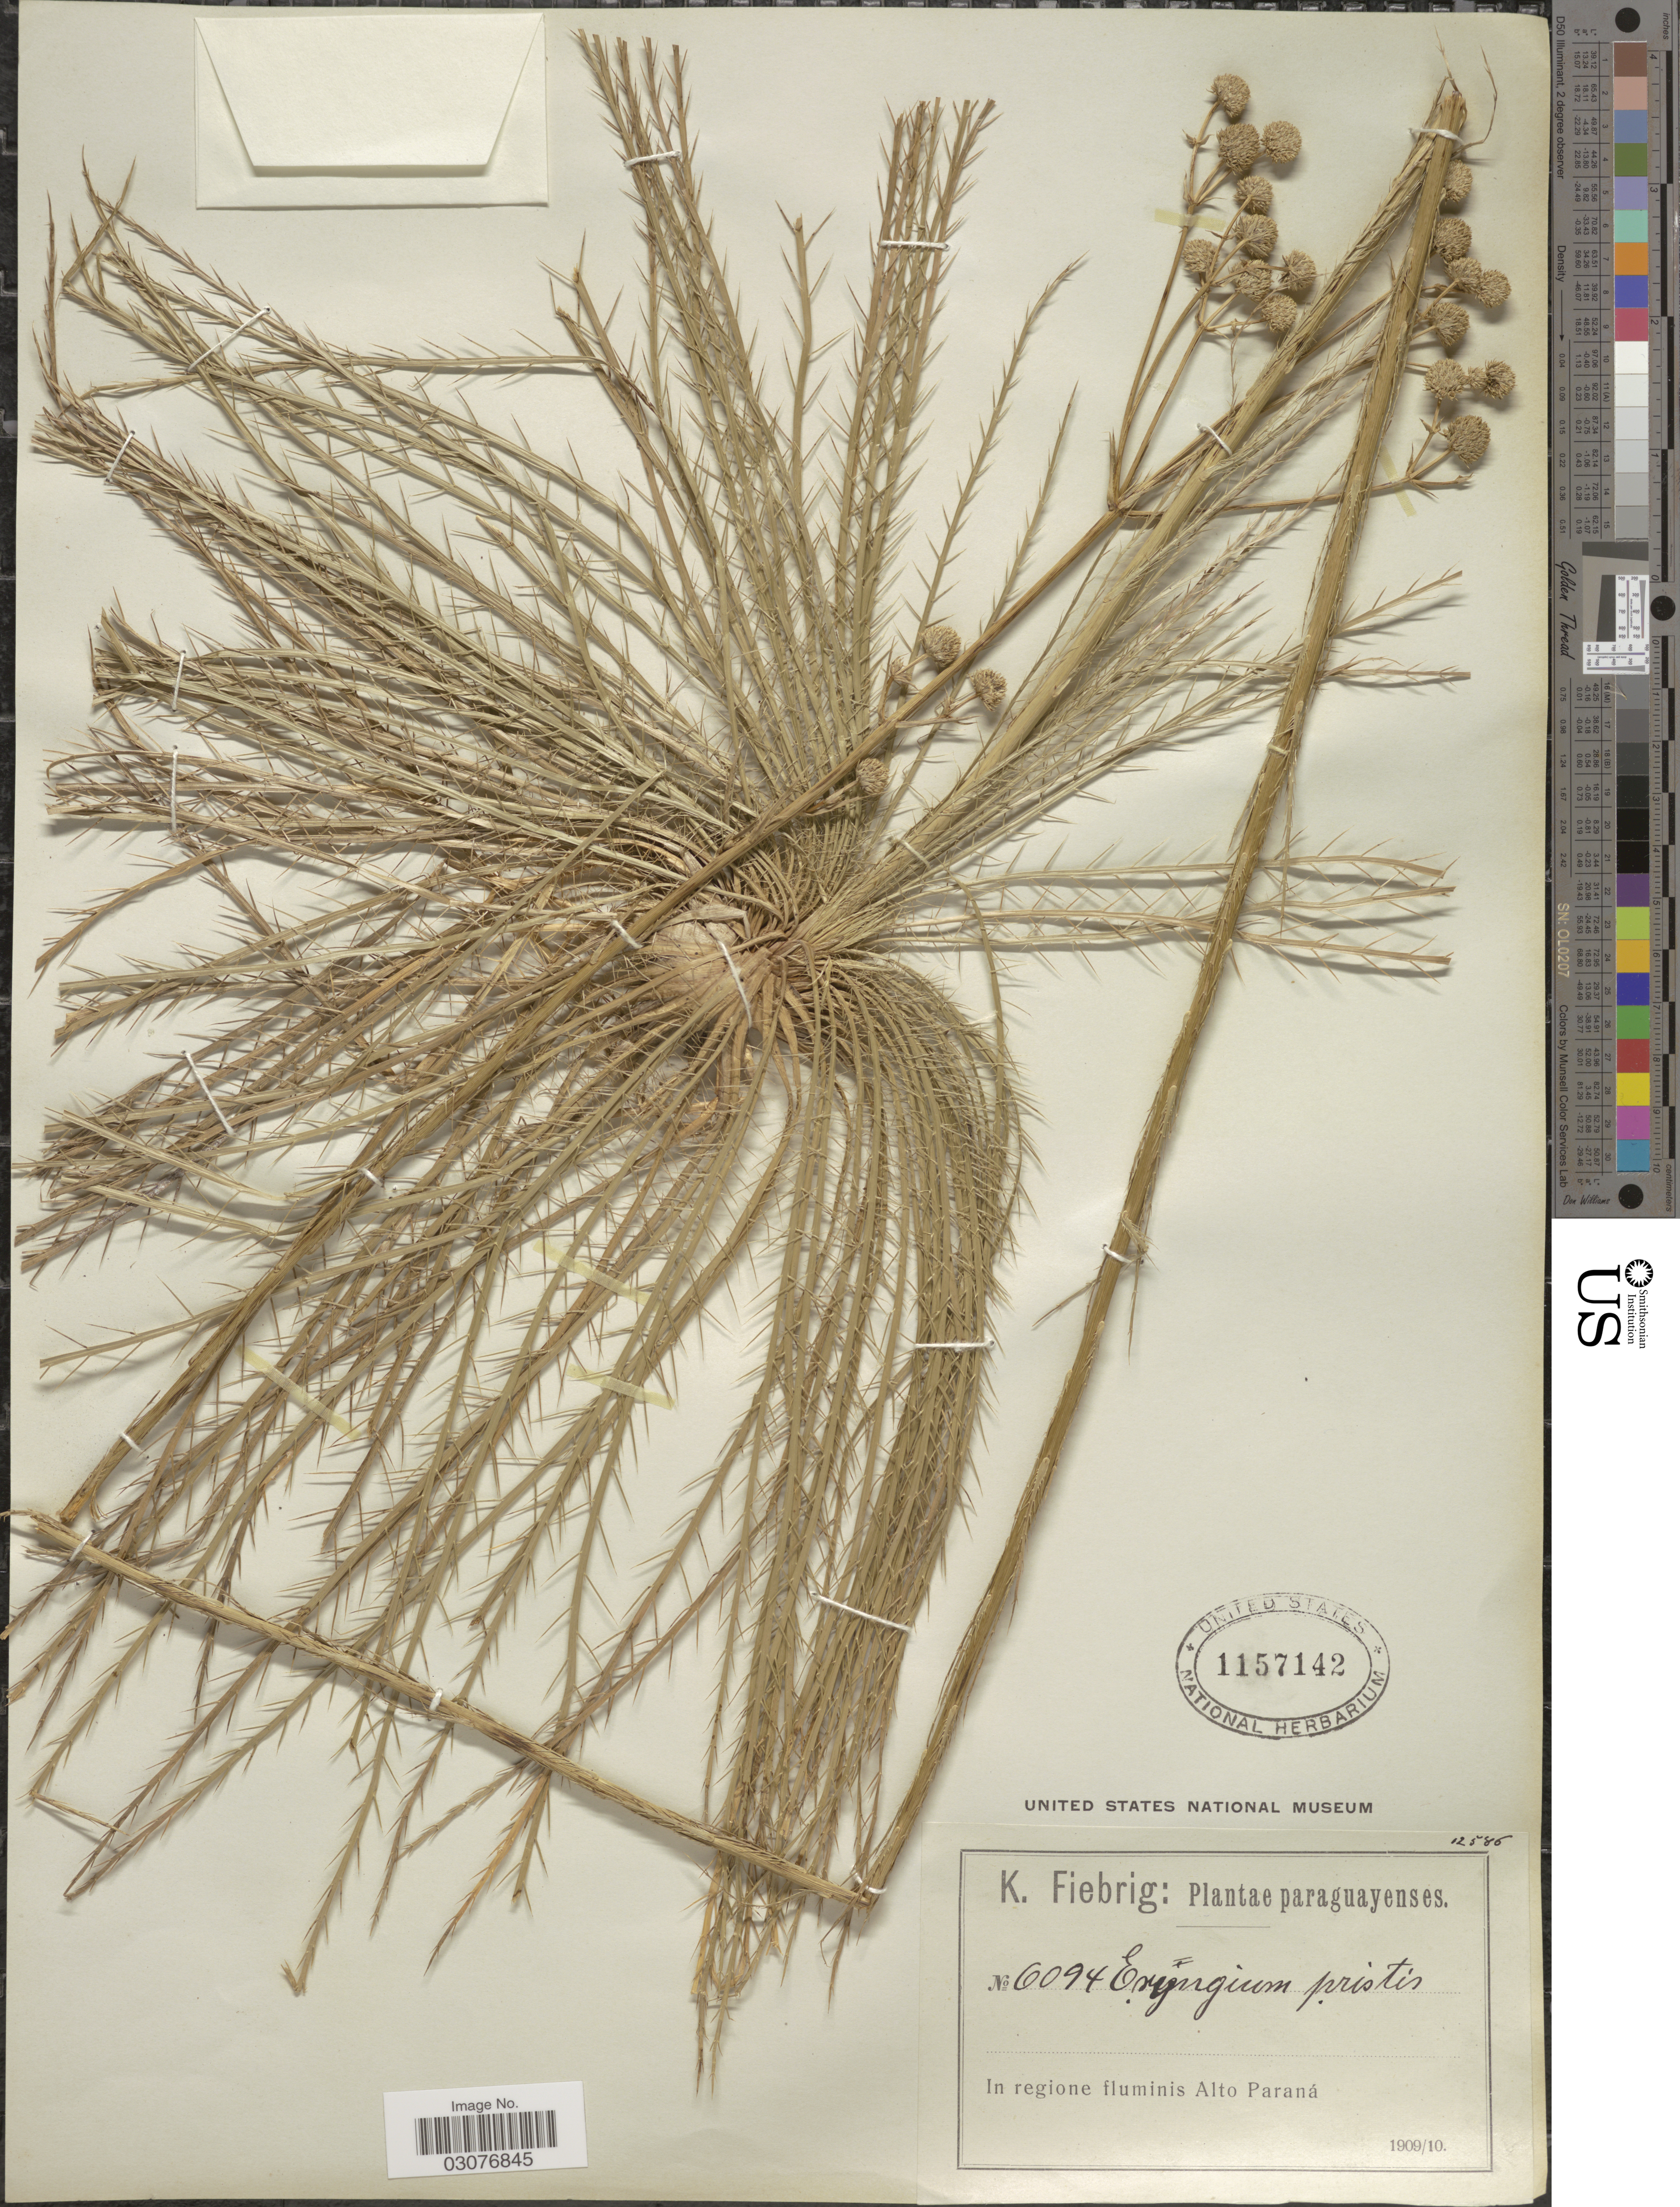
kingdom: Plantae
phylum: Tracheophyta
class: Magnoliopsida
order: Apiales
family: Apiaceae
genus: Eryngium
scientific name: Eryngium pristis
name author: Cham. & Schltdl.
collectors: K. Fiebrig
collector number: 6094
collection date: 1909/1910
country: Paraguay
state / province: Alto Parana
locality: In regione fluminis Alto Paraná.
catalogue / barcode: US 1157142